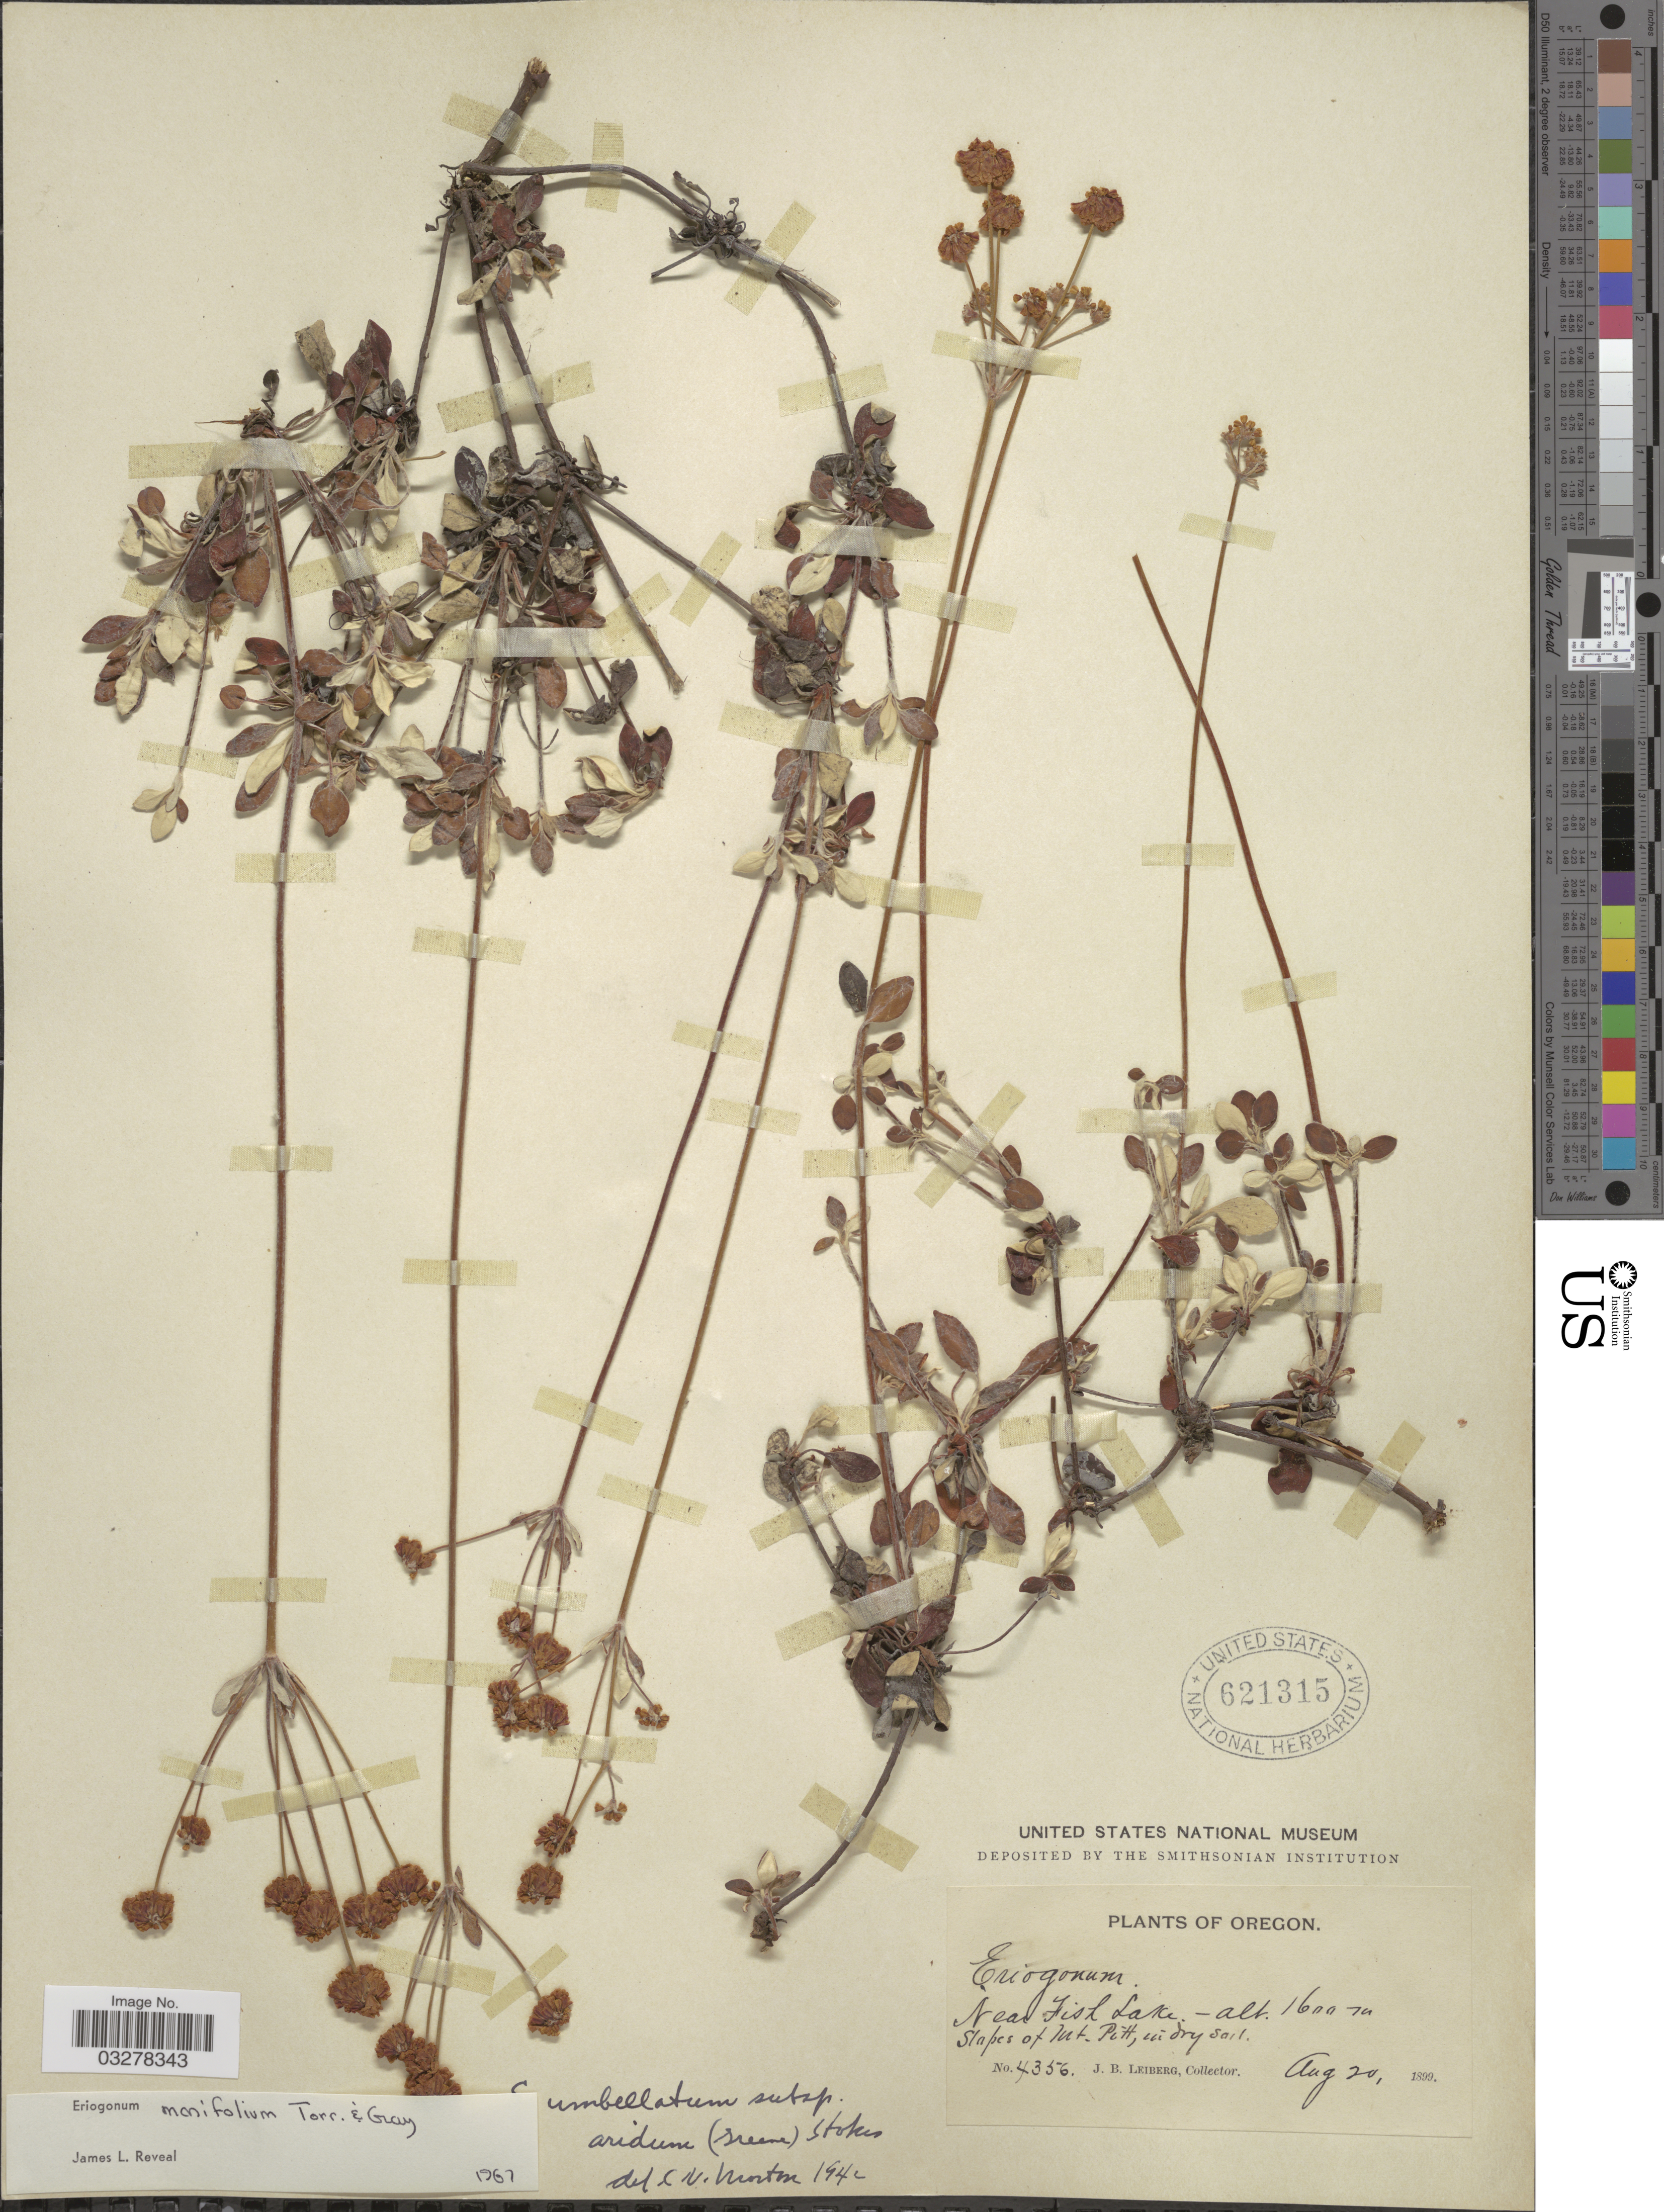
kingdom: Plantae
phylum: Tracheophyta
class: Magnoliopsida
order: Caryophyllales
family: Polygonaceae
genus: Eriogonum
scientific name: Eriogonum marifolium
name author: Torr. & A. Gray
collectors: J. B. Leiberg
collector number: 4356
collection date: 1899-08-20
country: United States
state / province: Oregon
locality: Near Fish Lake. Slopes of Mt. Pitt.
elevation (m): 1600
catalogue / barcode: US 621315